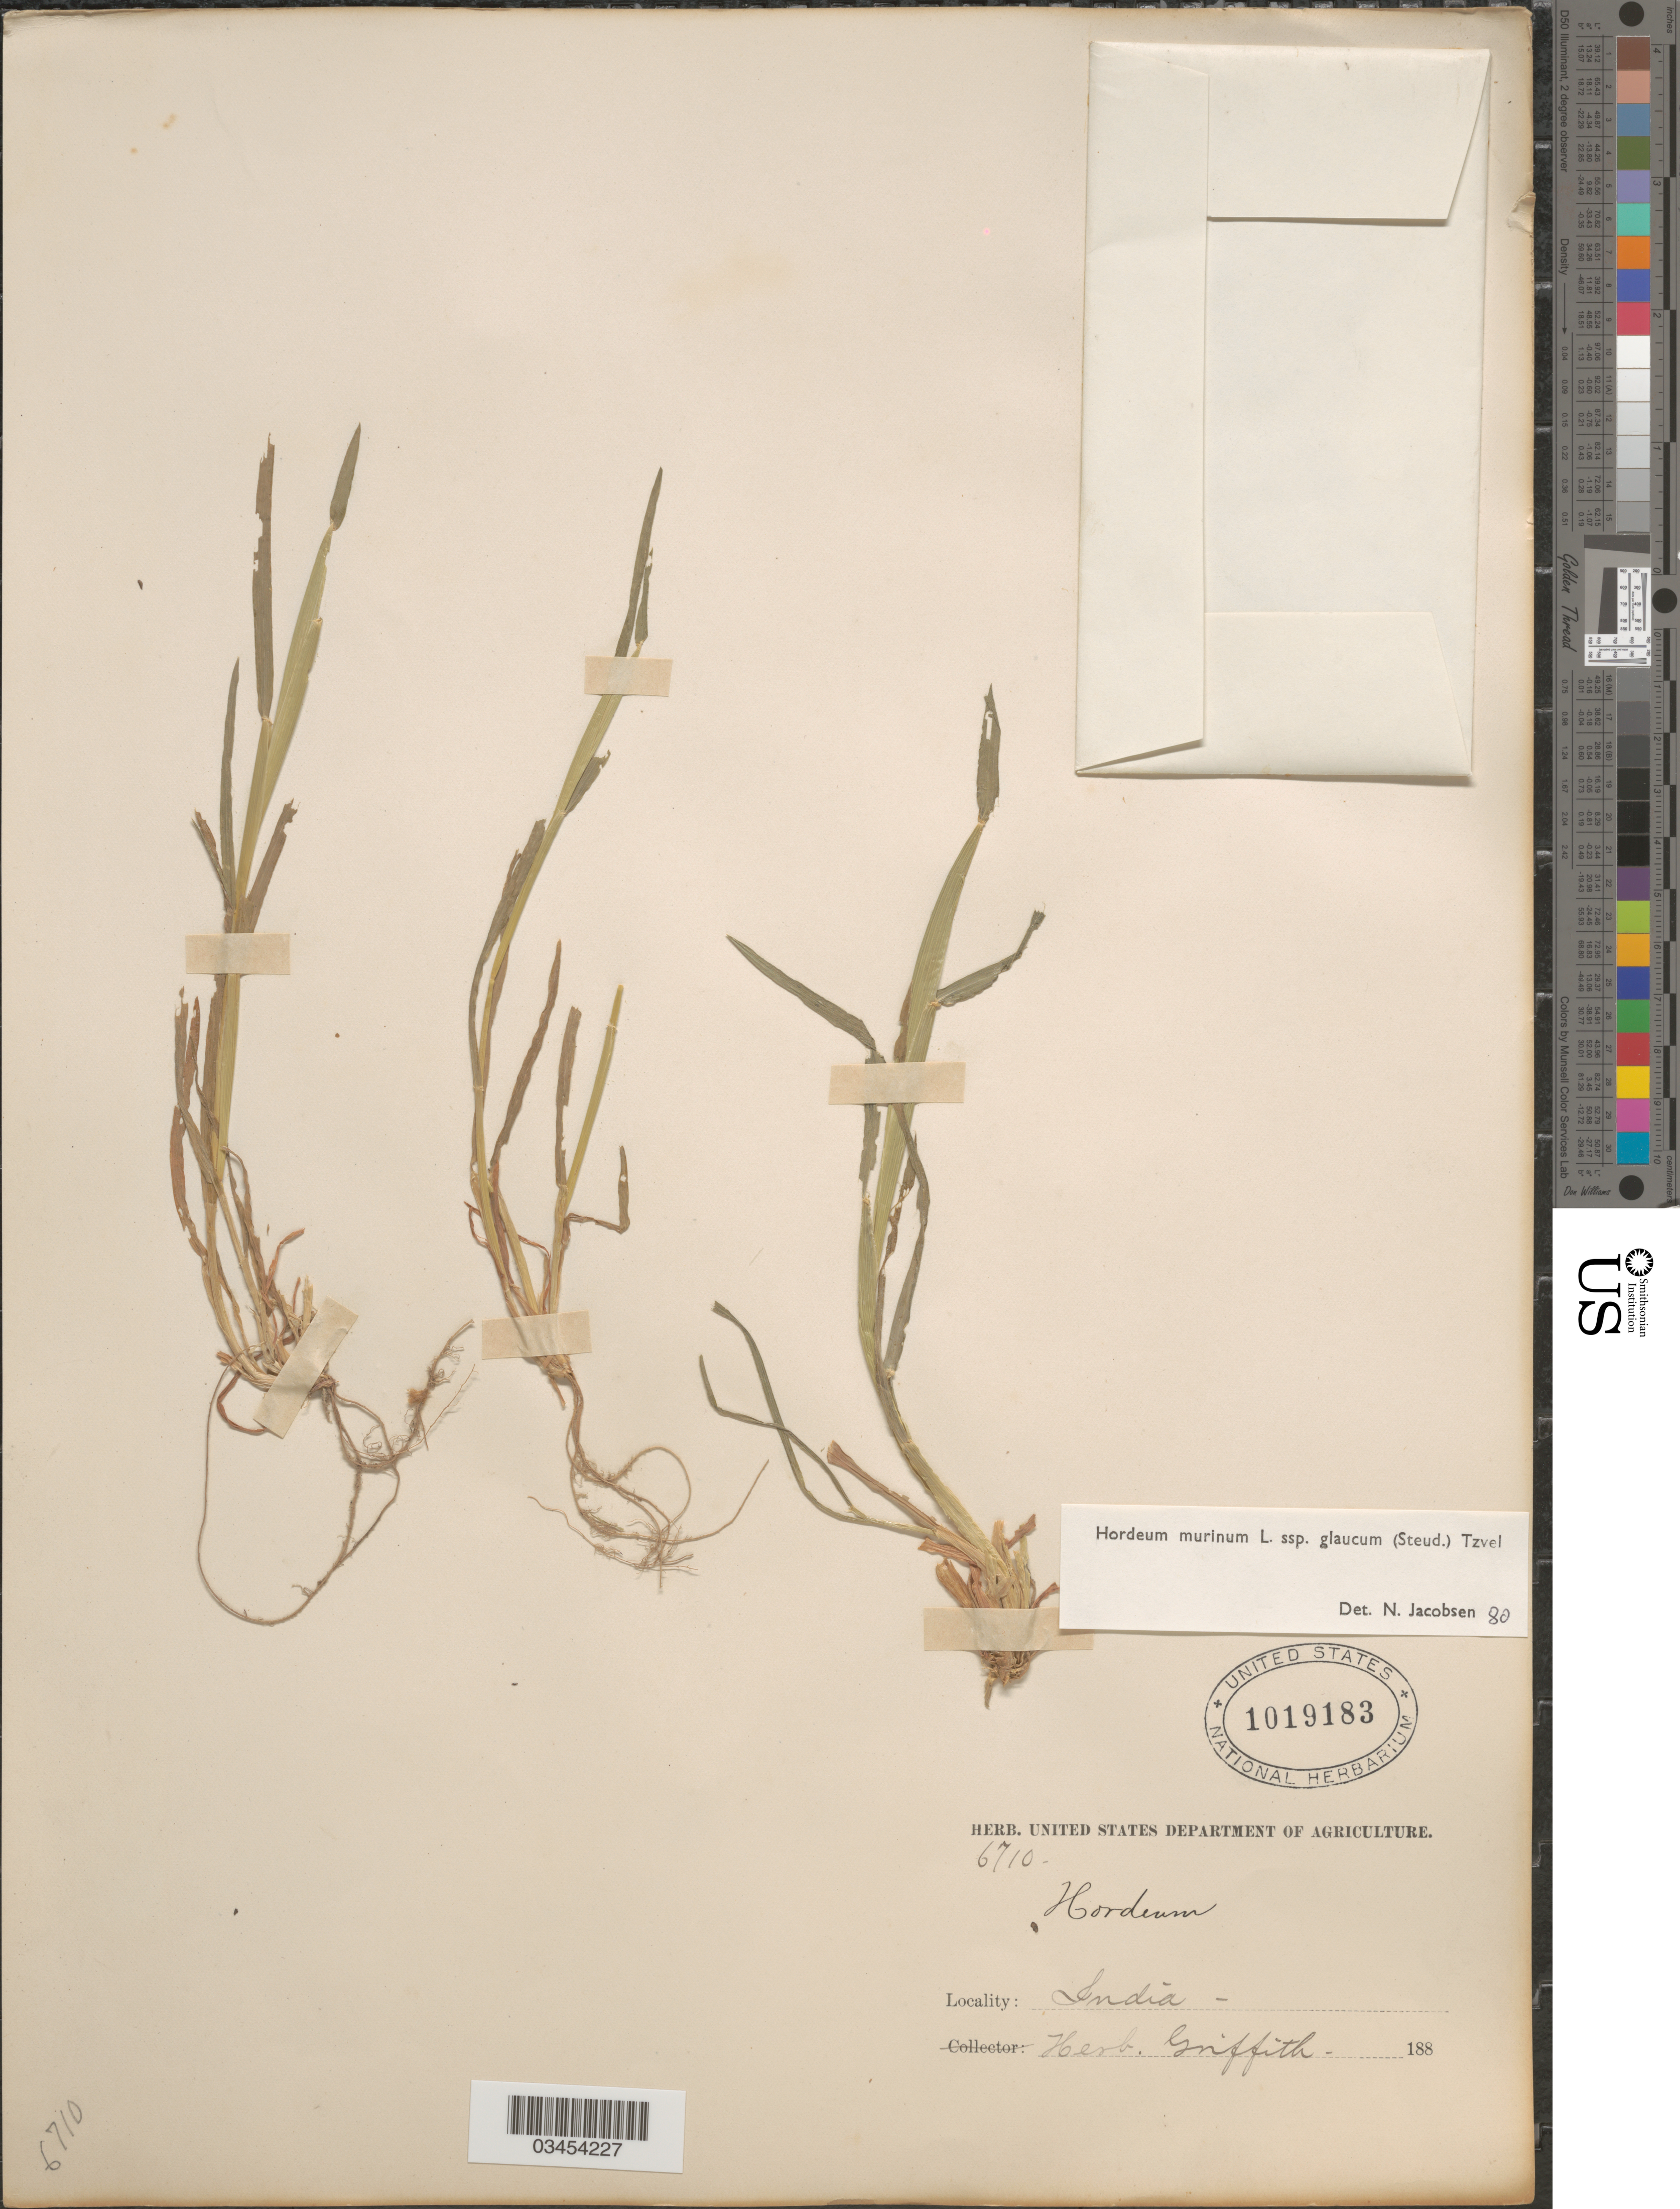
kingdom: Plantae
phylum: Tracheophyta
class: Liliopsida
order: Poales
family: Poaceae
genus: Hordeum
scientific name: Hordeum murinum subsp. glaucum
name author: (Steud.) Tzvelev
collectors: ex herb. Griffith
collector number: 6710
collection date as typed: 188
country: India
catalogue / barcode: US 1019183